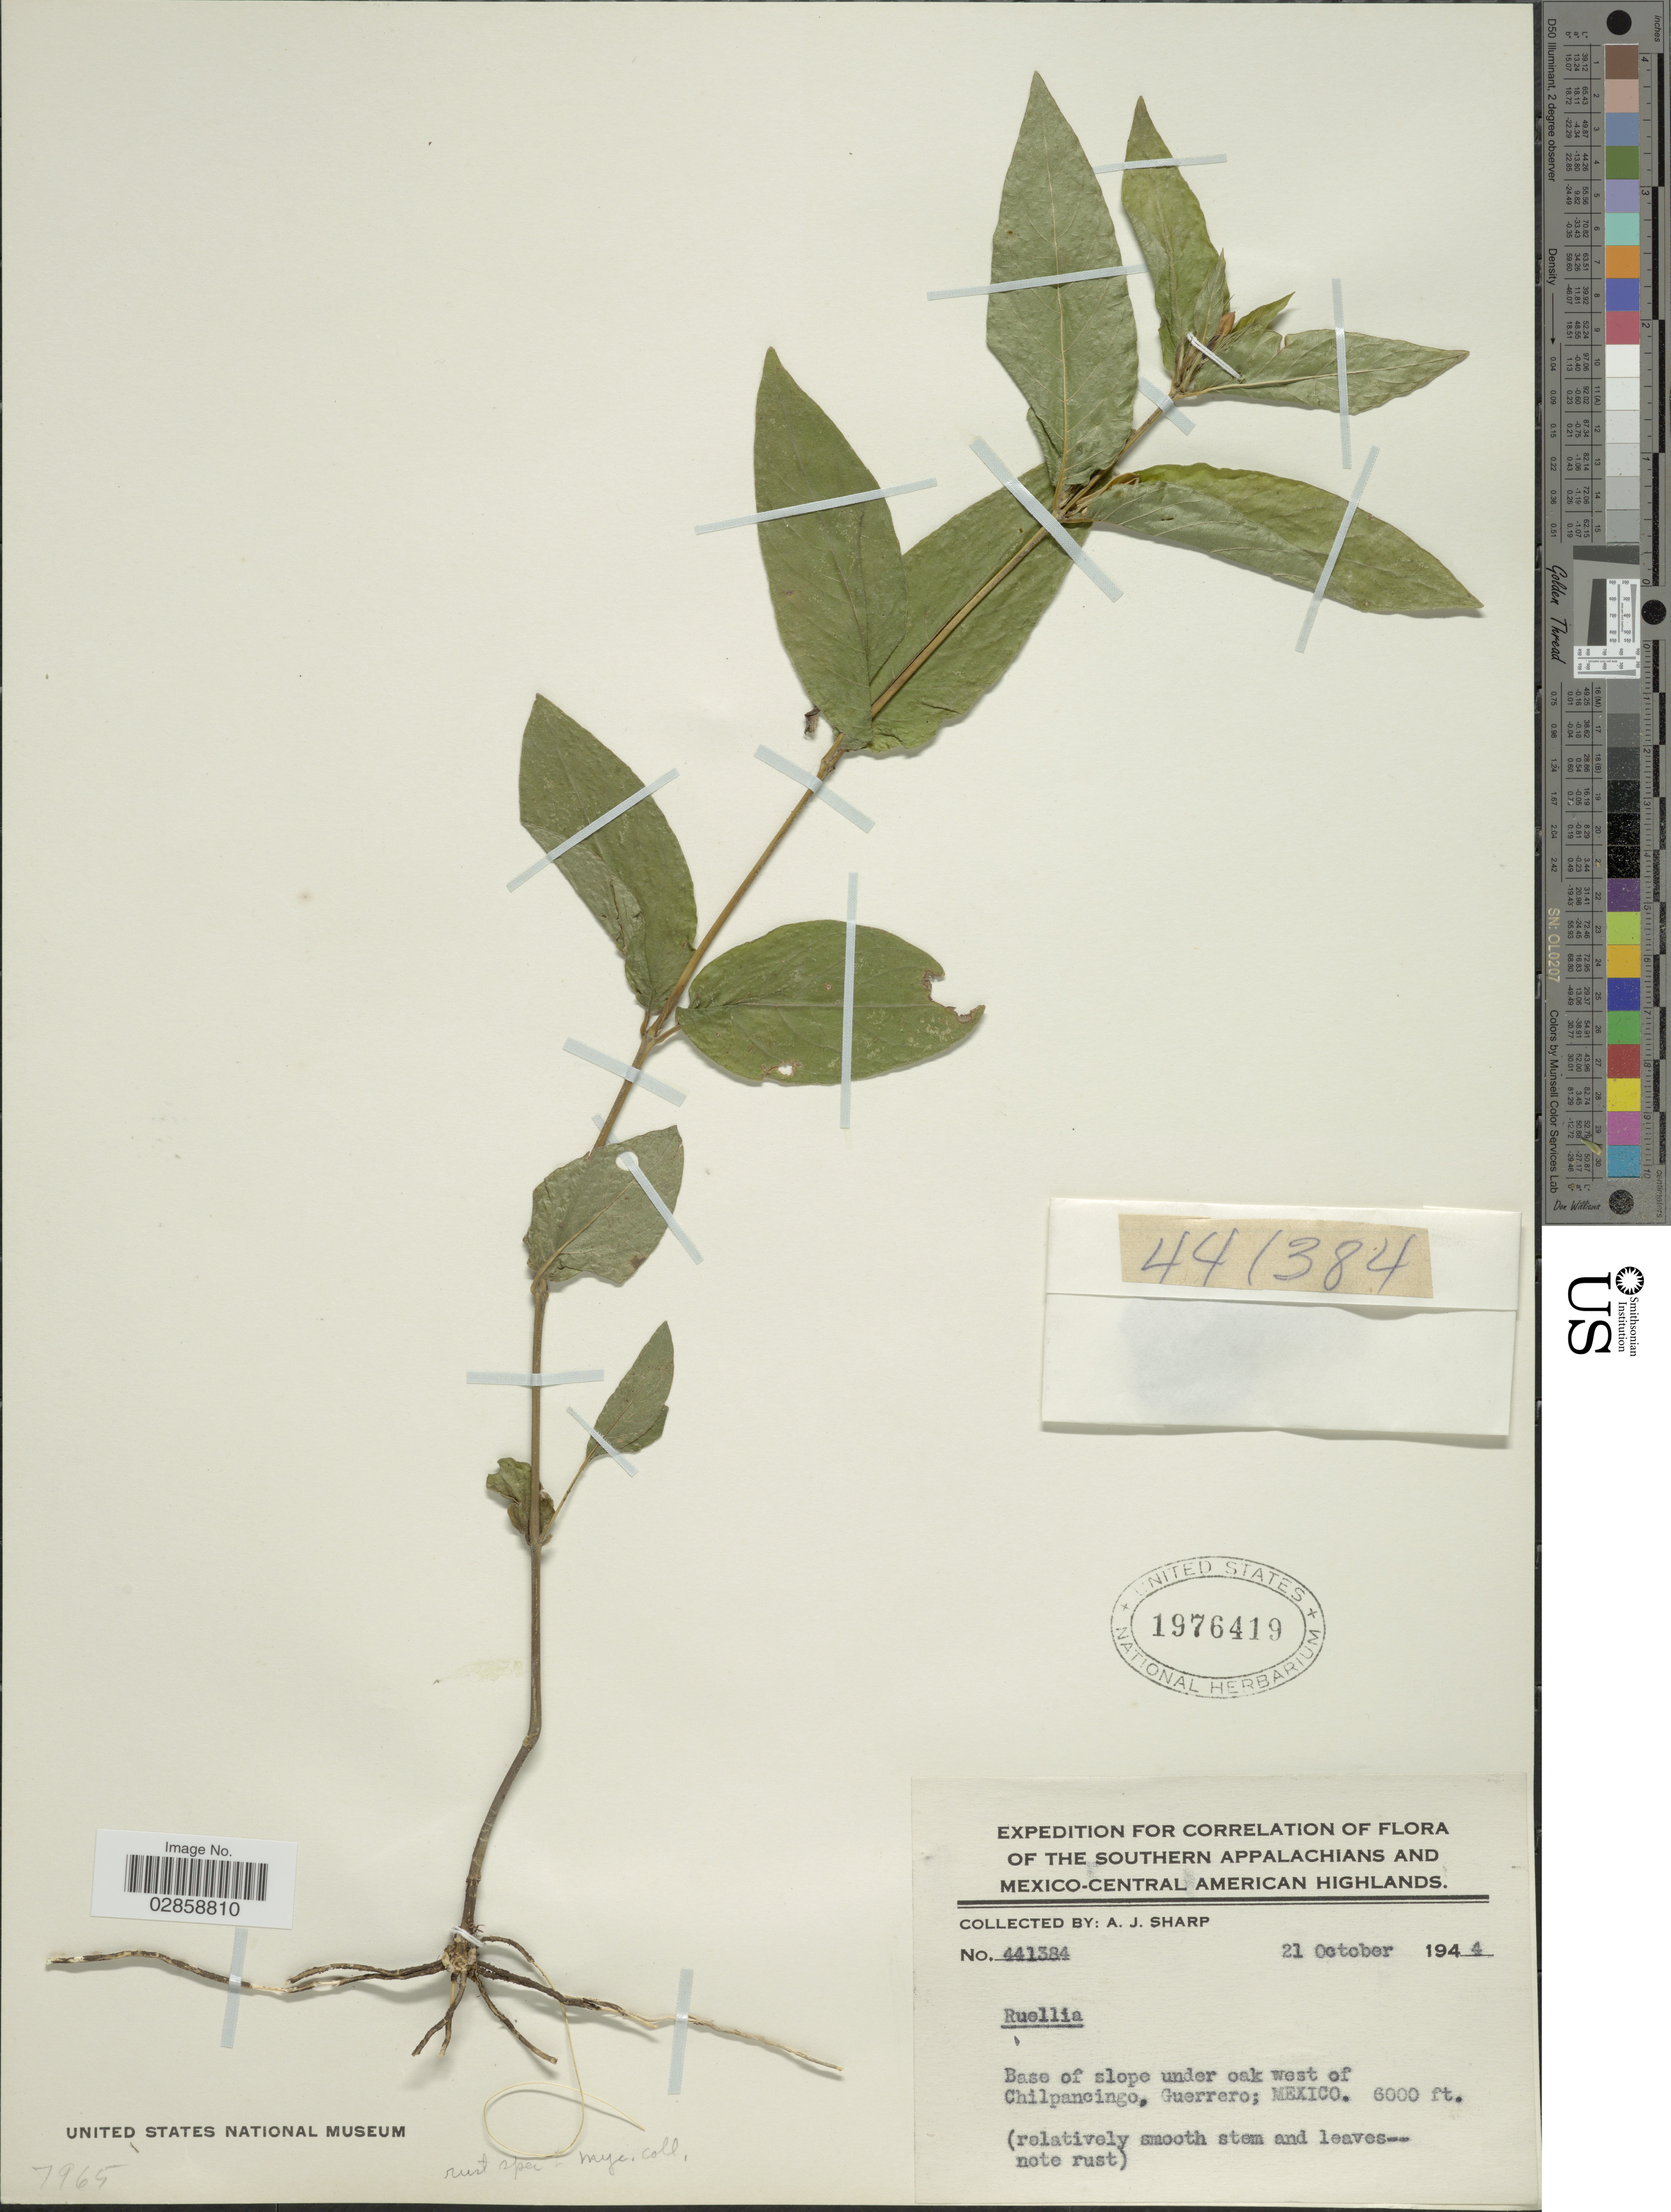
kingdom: Plantae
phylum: Tracheophyta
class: Magnoliopsida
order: Lamiales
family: Acanthaceae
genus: Ruellia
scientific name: Ruellia sp.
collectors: A. J. Sharp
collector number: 441384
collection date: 1944-10-21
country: Mexico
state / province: Guerrero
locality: Southern Appalachians and Mexico-Central American Highlands. Base of slope under oak west of Chilpancingo.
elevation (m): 1829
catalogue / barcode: US 1976419